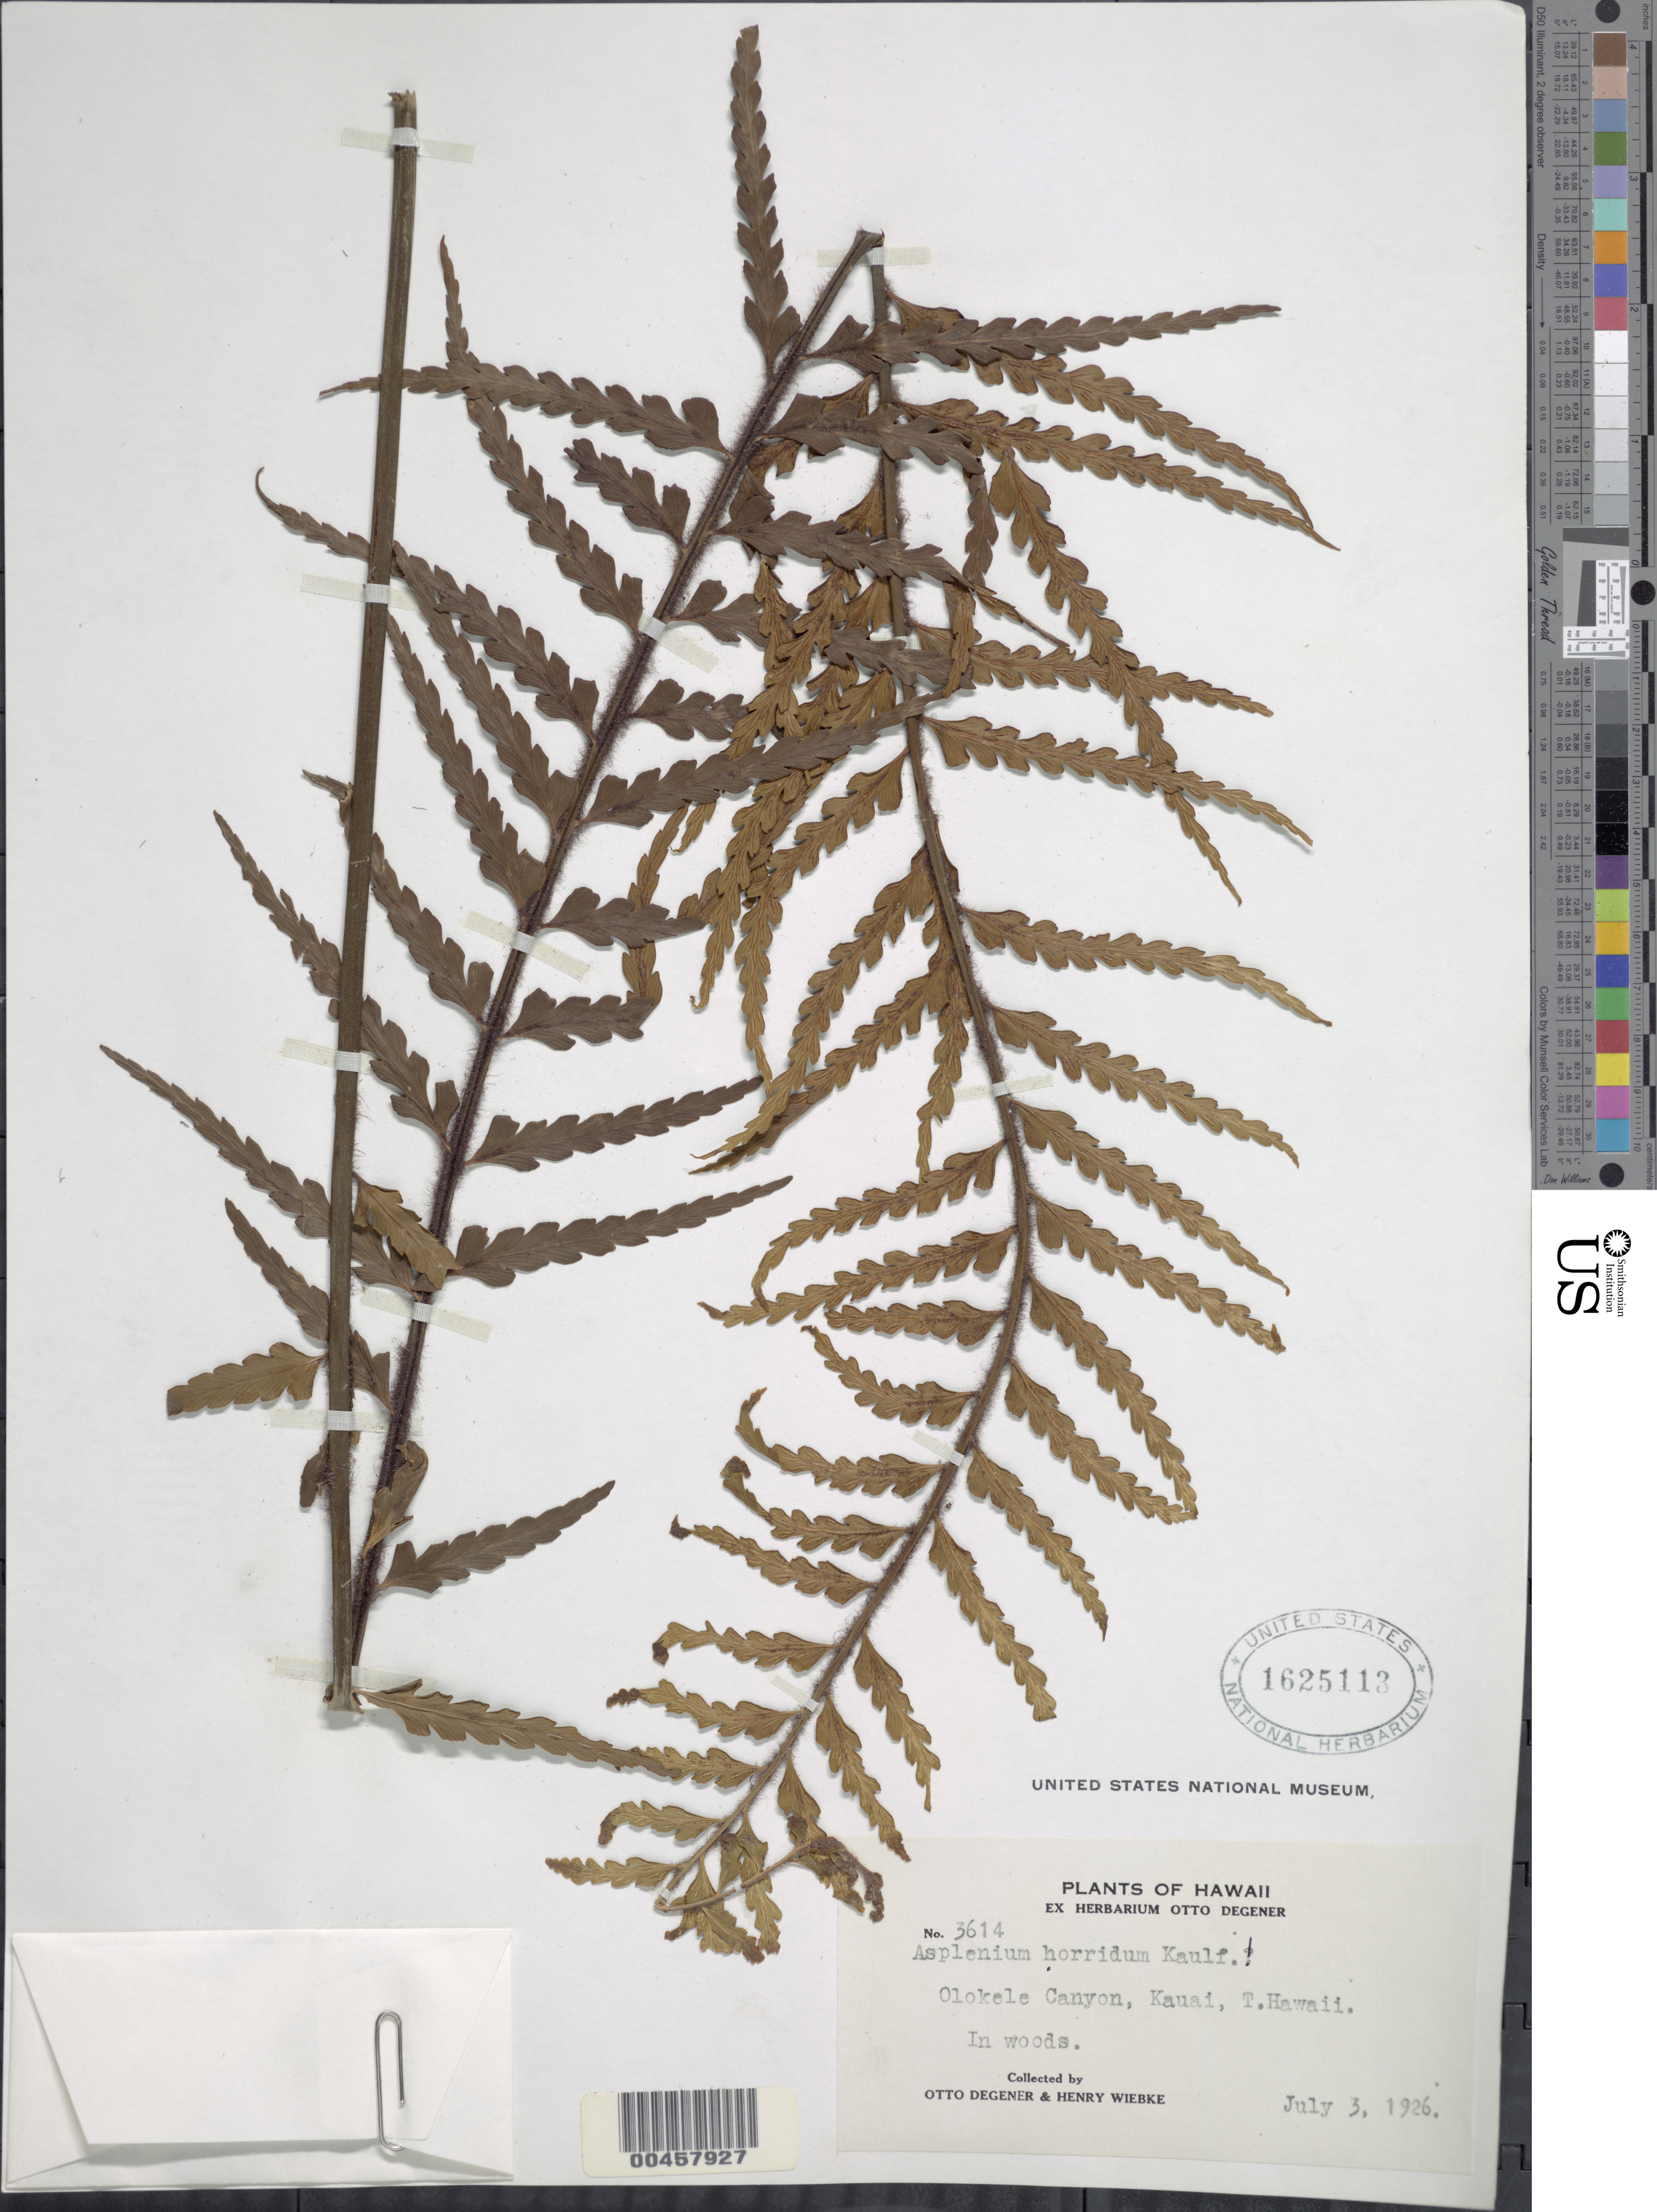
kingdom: Plantae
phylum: Tracheophyta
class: Polypodiopsida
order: Polypodiales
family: Aspleniaceae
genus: Asplenium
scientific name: Asplenium horridum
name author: Kaulf.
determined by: Salgado, A. E.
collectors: O. Degener & H. Wiebke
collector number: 3614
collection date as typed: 3 Jul 1926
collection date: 1926-07-03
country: United States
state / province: Hawaii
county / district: Kauai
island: Kaua'i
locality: Olokele Canyon, Kauai, T. Hawaii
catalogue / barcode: US 1625113